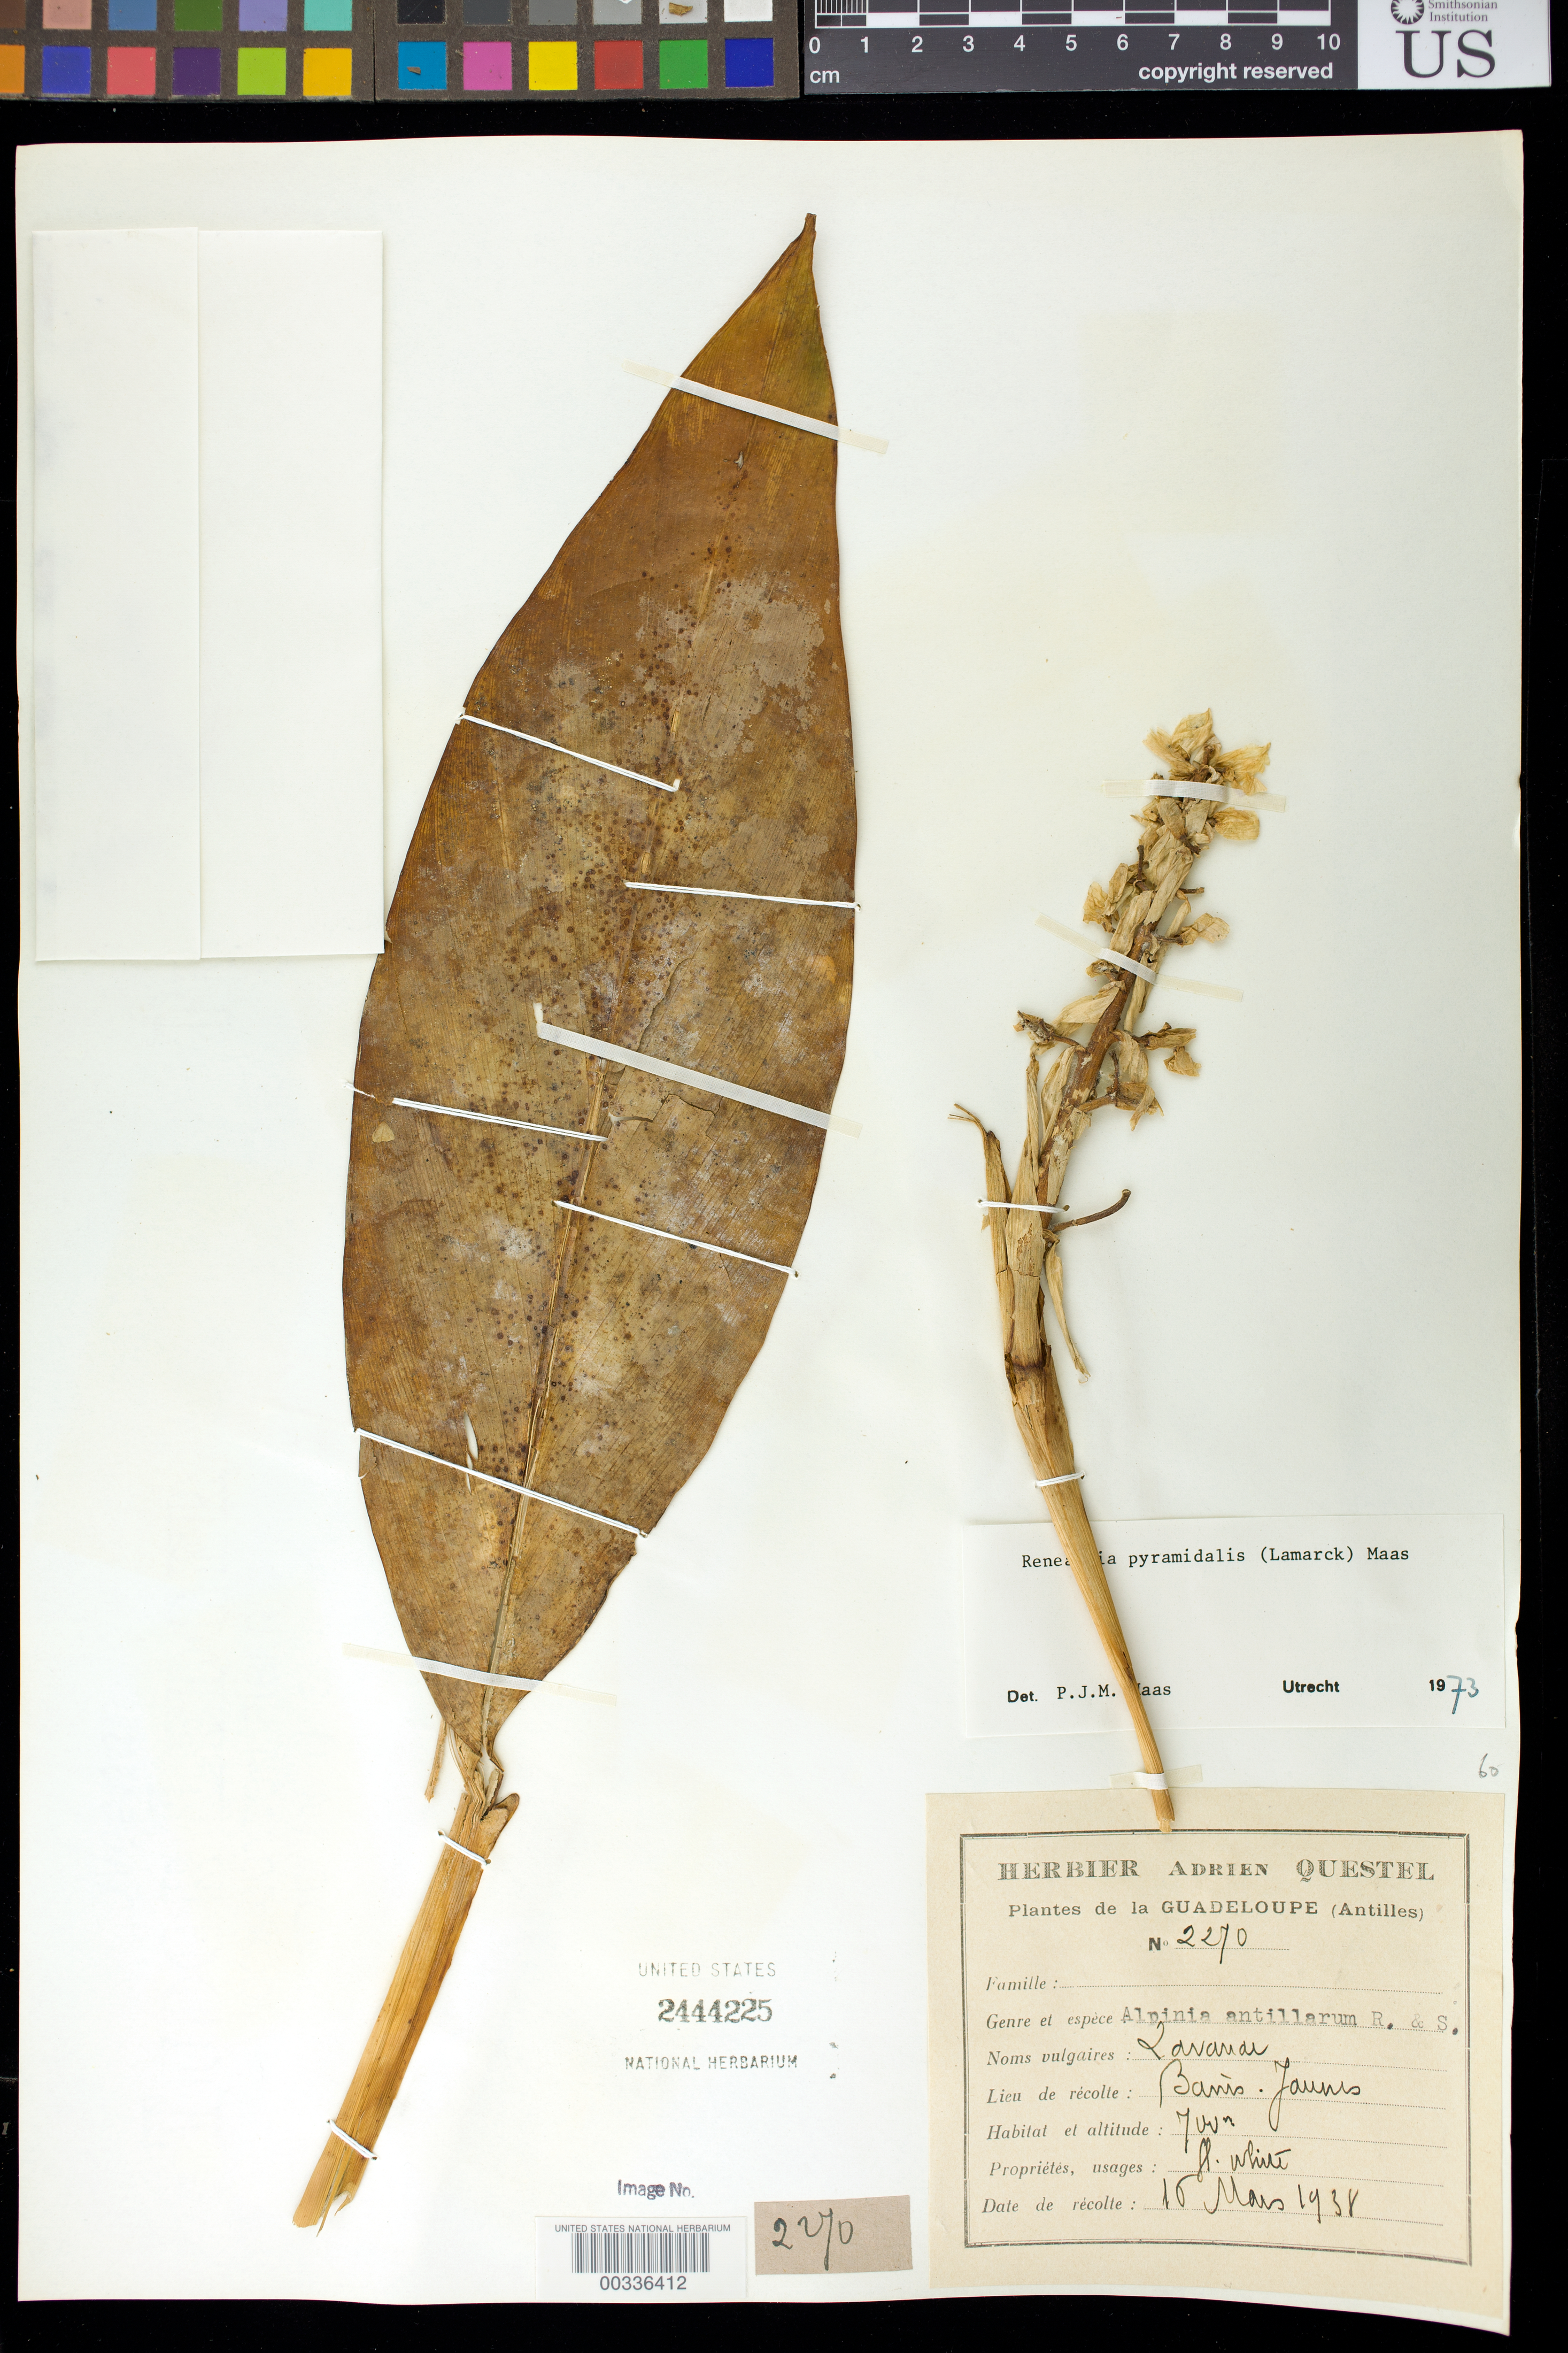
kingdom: Plantae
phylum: Tracheophyta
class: Liliopsida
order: Zingiberales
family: Zingiberaceae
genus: Renealmia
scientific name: Renealmia pyramidalis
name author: (Lam.) Maas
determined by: Maas, Paul J. M.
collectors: A. Questel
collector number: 2270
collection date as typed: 16 Mar 1938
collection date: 1938-03-16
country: Guadeloupe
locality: Bains. jaunes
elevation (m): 700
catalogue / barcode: US 2444225